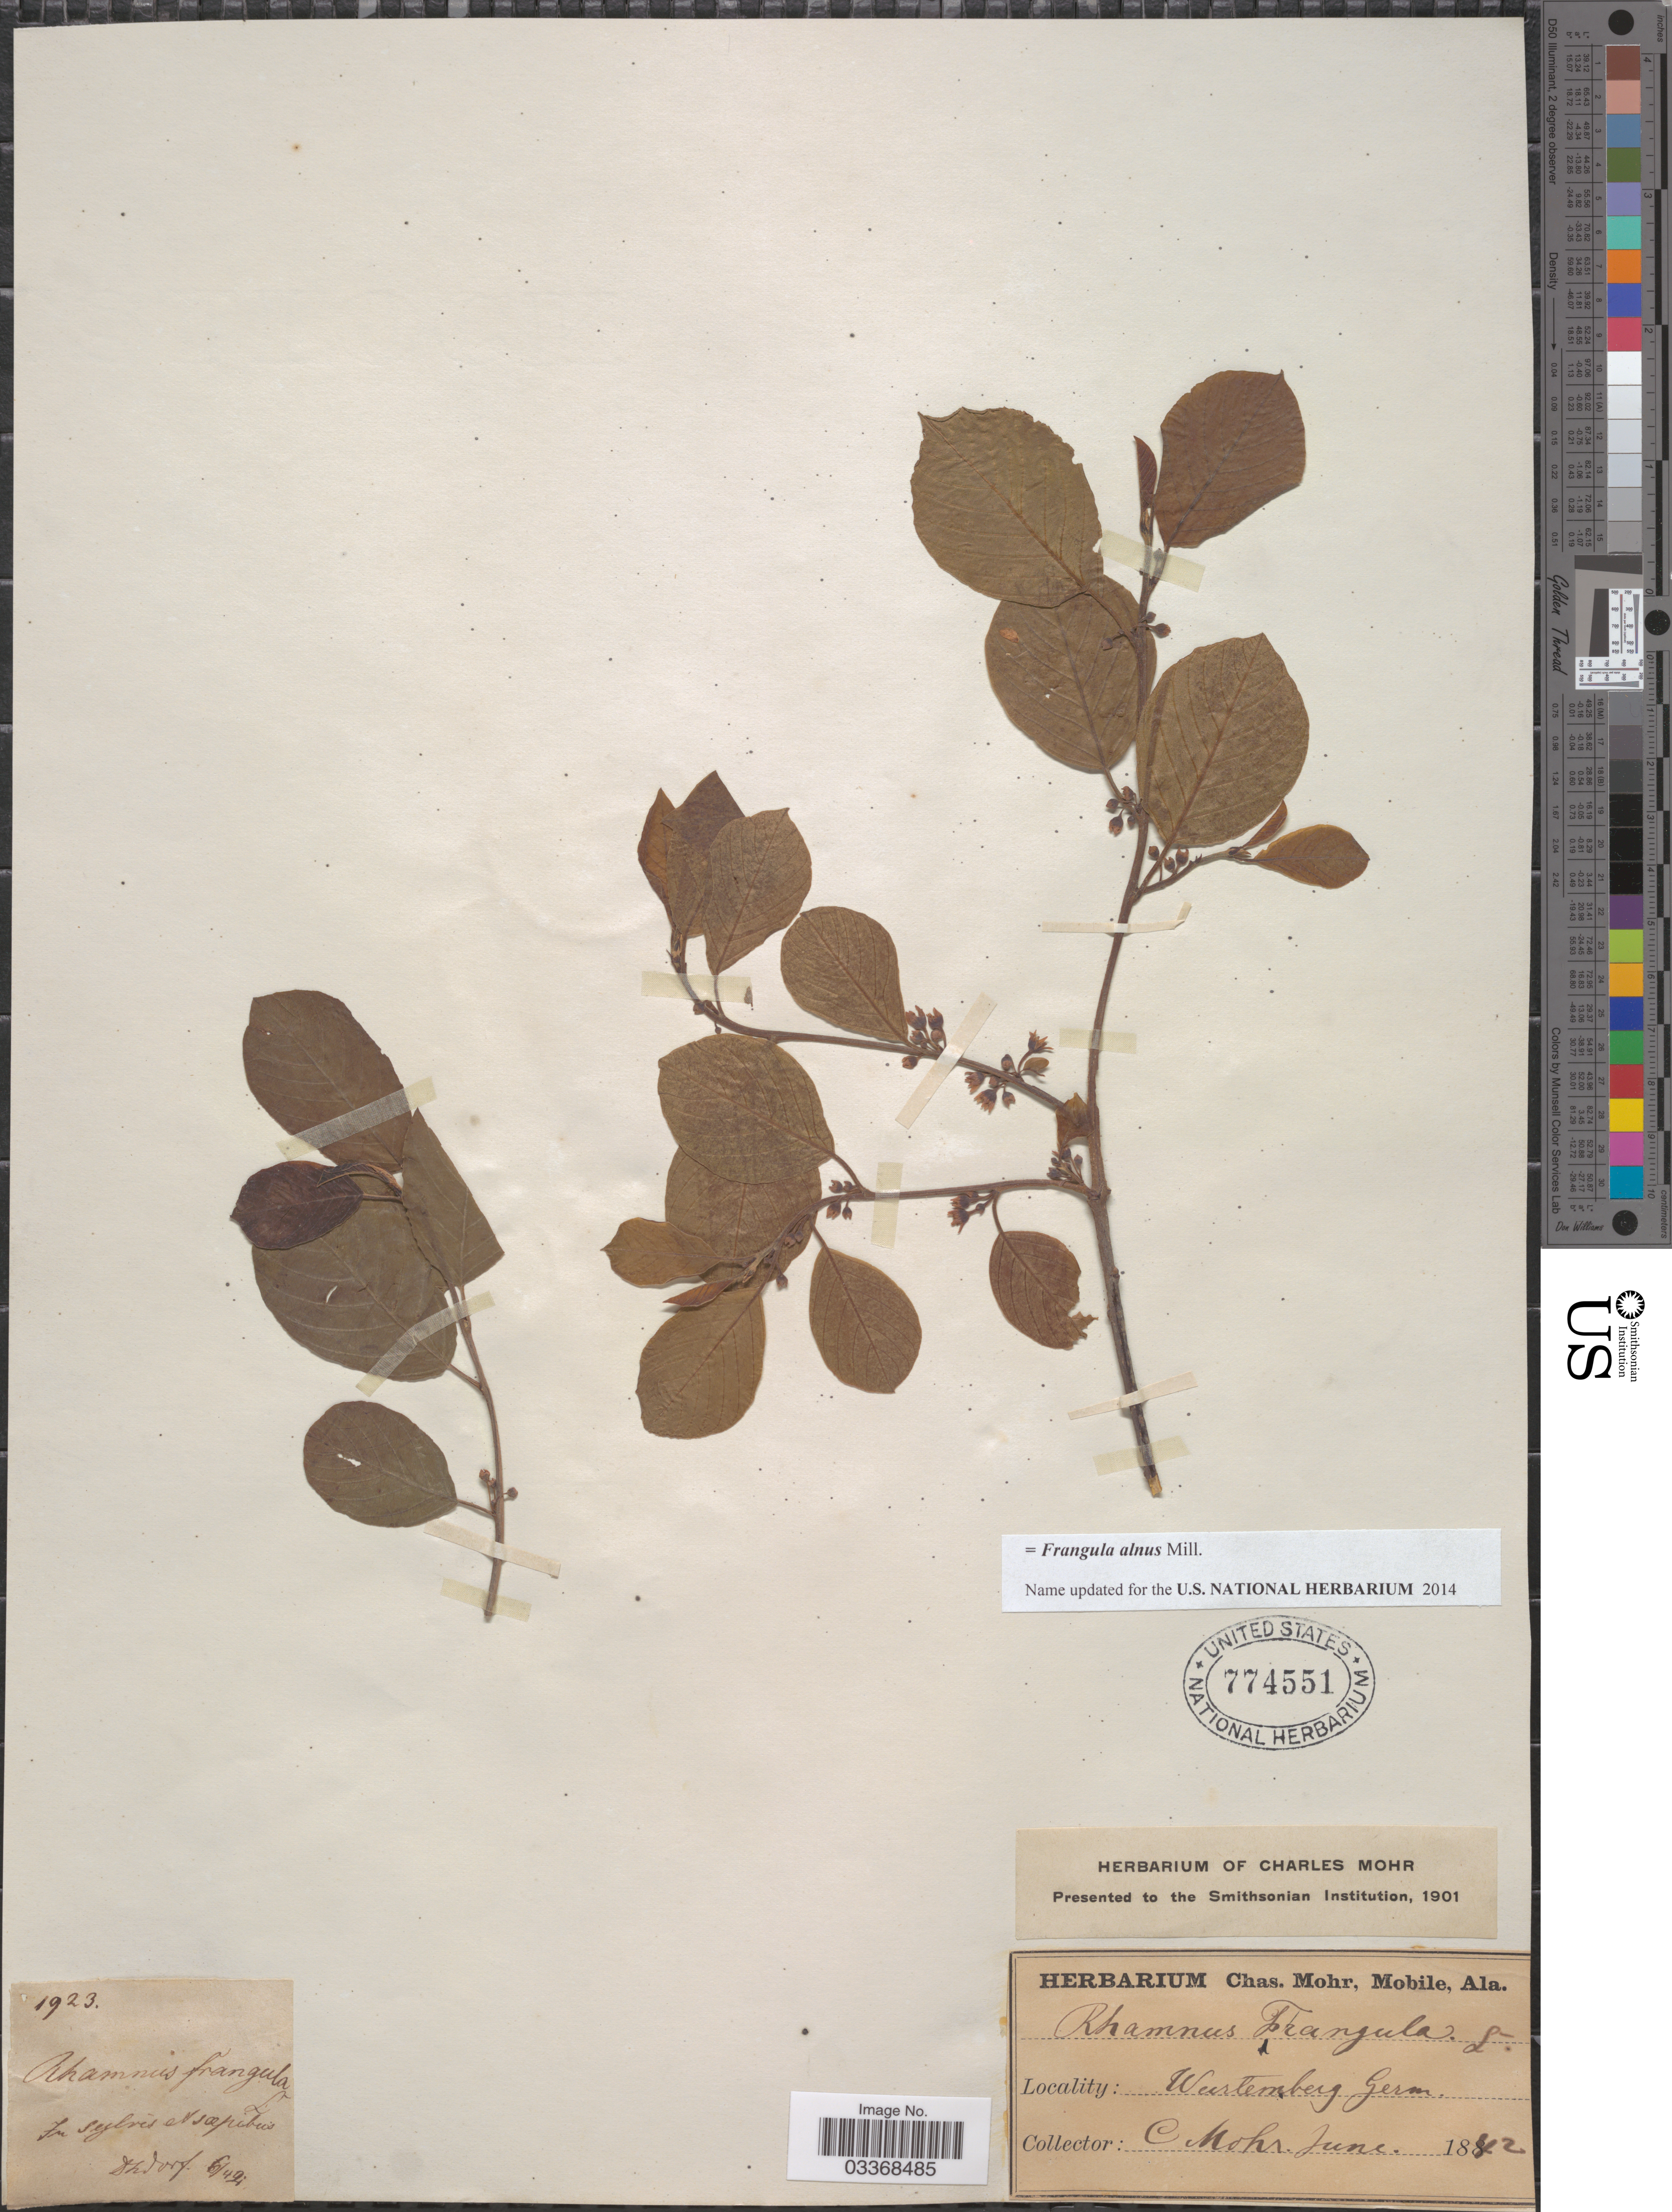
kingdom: Plantae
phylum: Tracheophyta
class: Magnoliopsida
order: Rosales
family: Rhamnaceae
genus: Frangula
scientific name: Frangula alnus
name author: Mill.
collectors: Mohr, C. T. (herbarium)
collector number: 1923?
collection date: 1842-06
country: Germany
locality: In sejlvis ed sapibus. [interpreted] Westernburg.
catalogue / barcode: US 774551